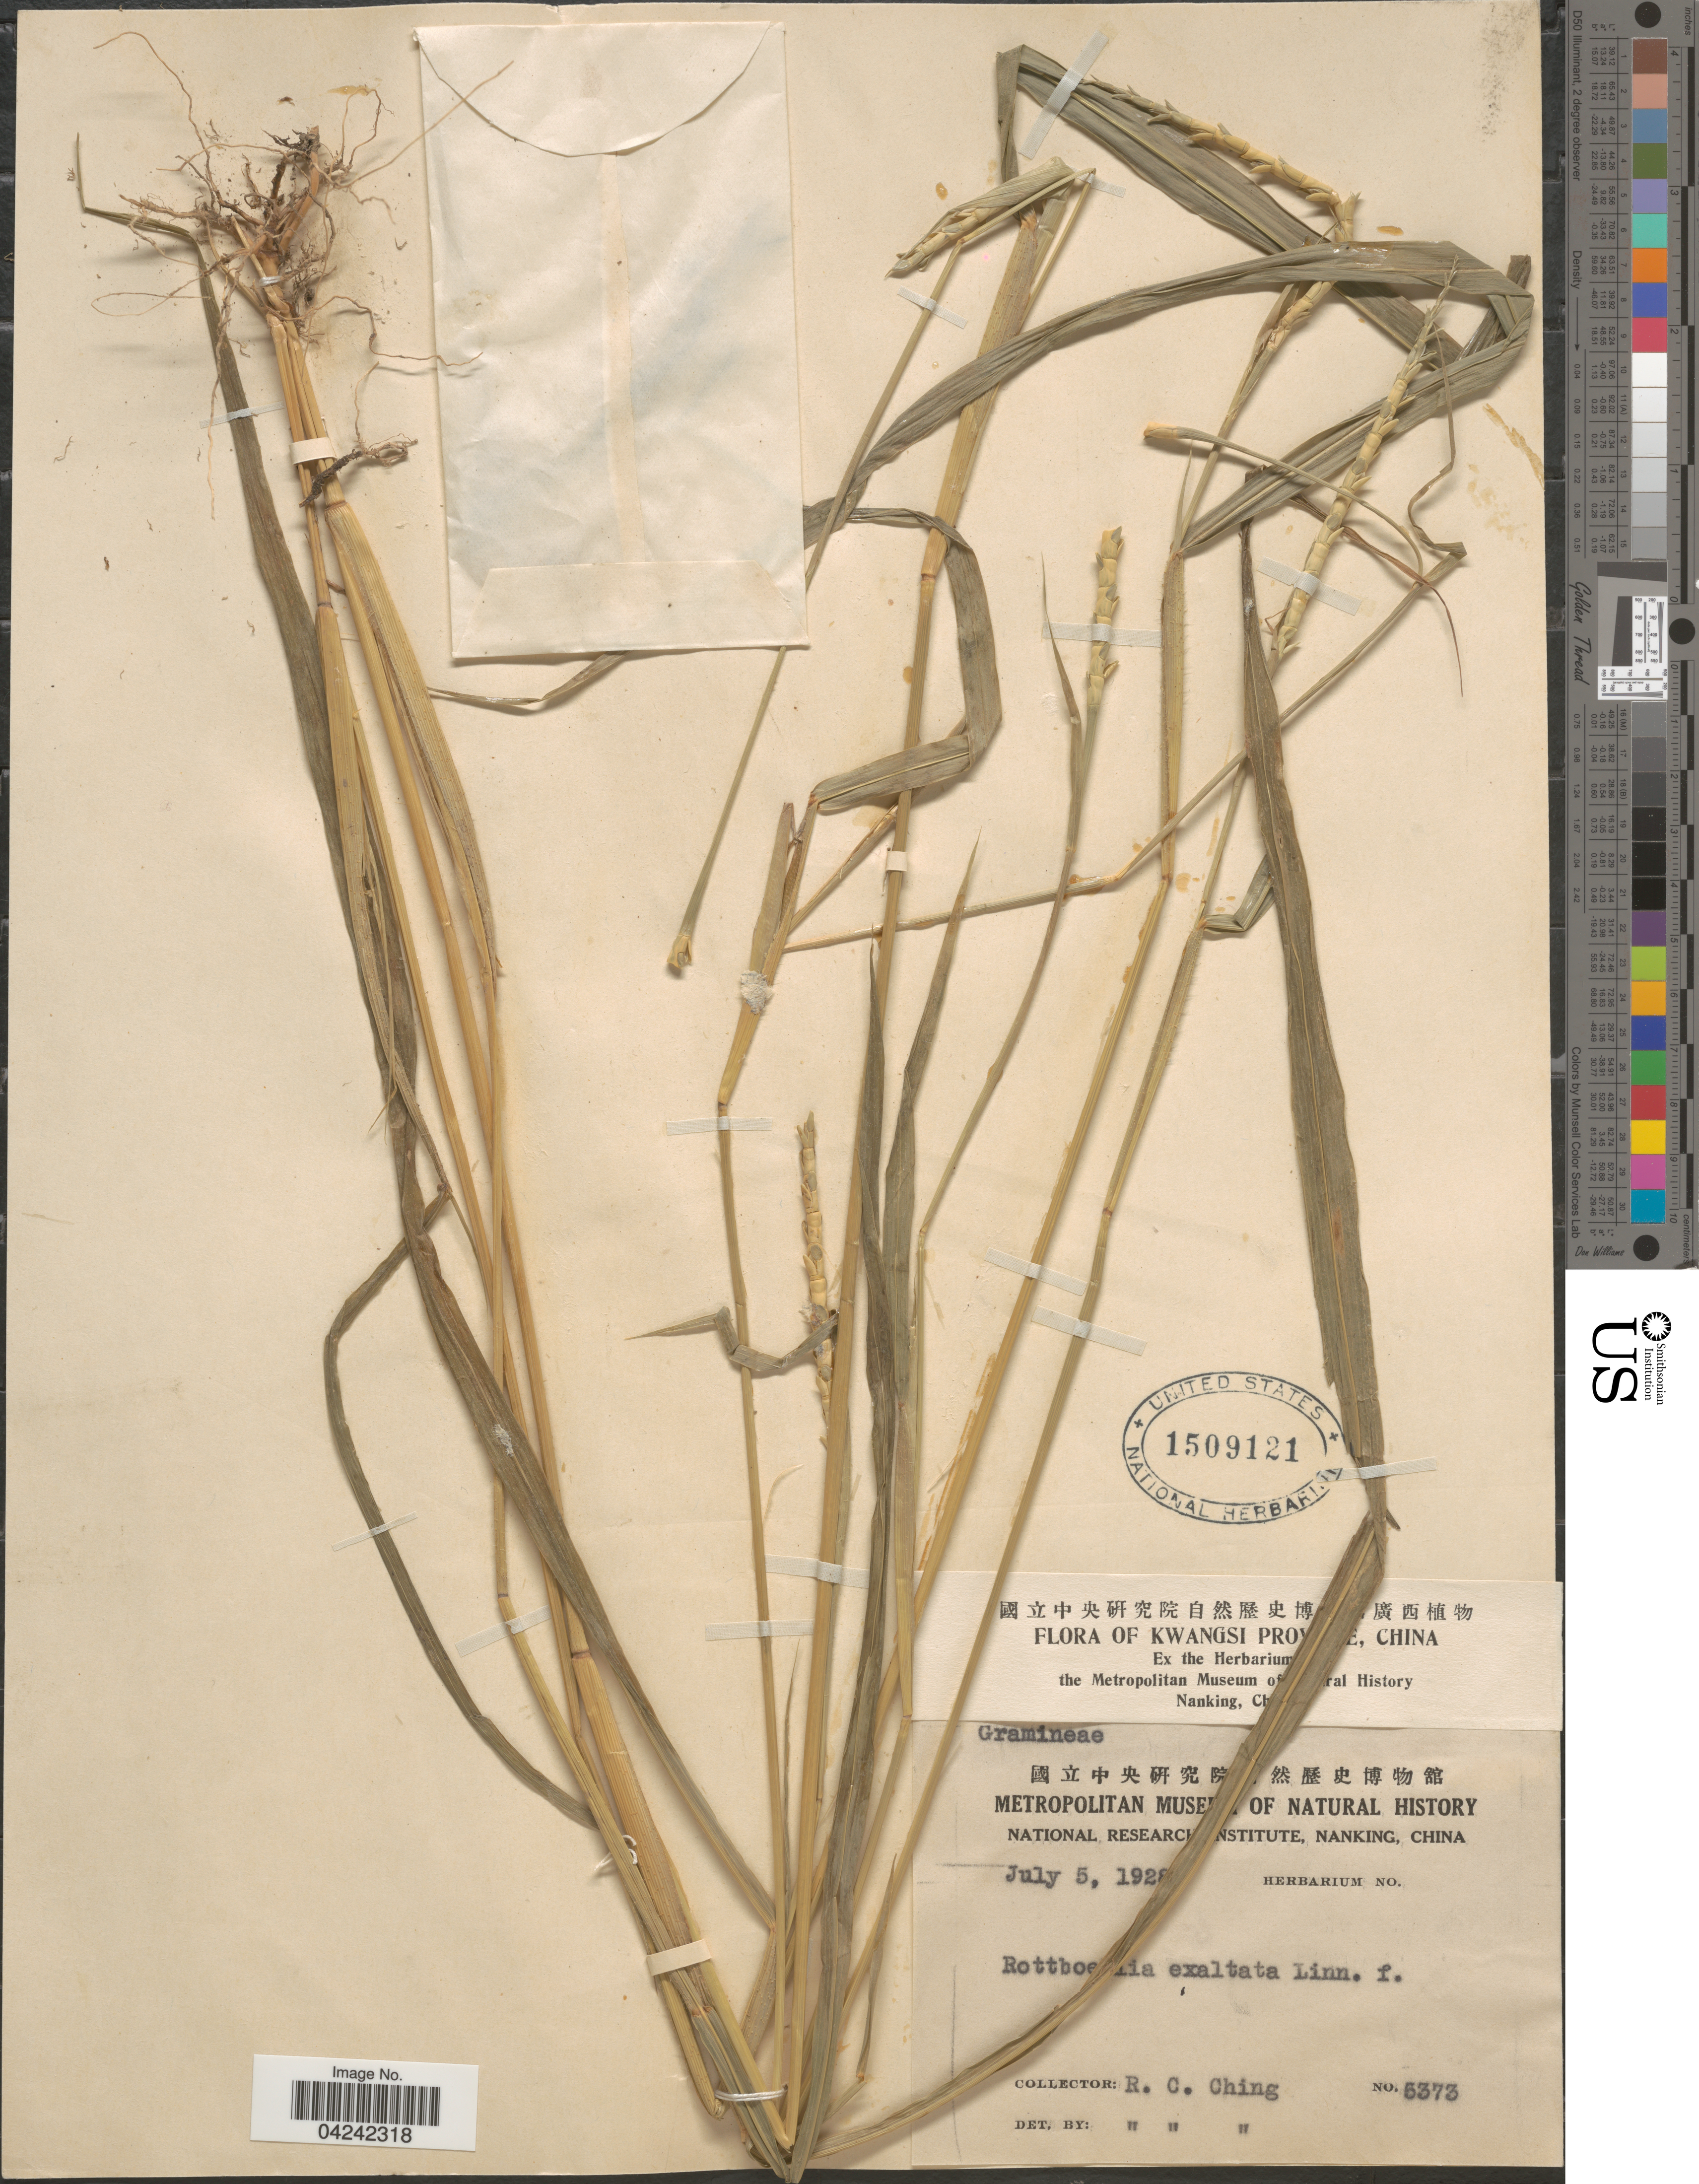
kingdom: Plantae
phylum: Tracheophyta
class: Liliopsida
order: Poales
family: Poaceae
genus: Rottboellia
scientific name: Rottboellia cochinchinensis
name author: (Lour.) Clayton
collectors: R. C. Ching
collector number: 5373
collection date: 1928-07-05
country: China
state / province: Guangxi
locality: Kwangsi Pro [illegible text].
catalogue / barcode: US 1509121